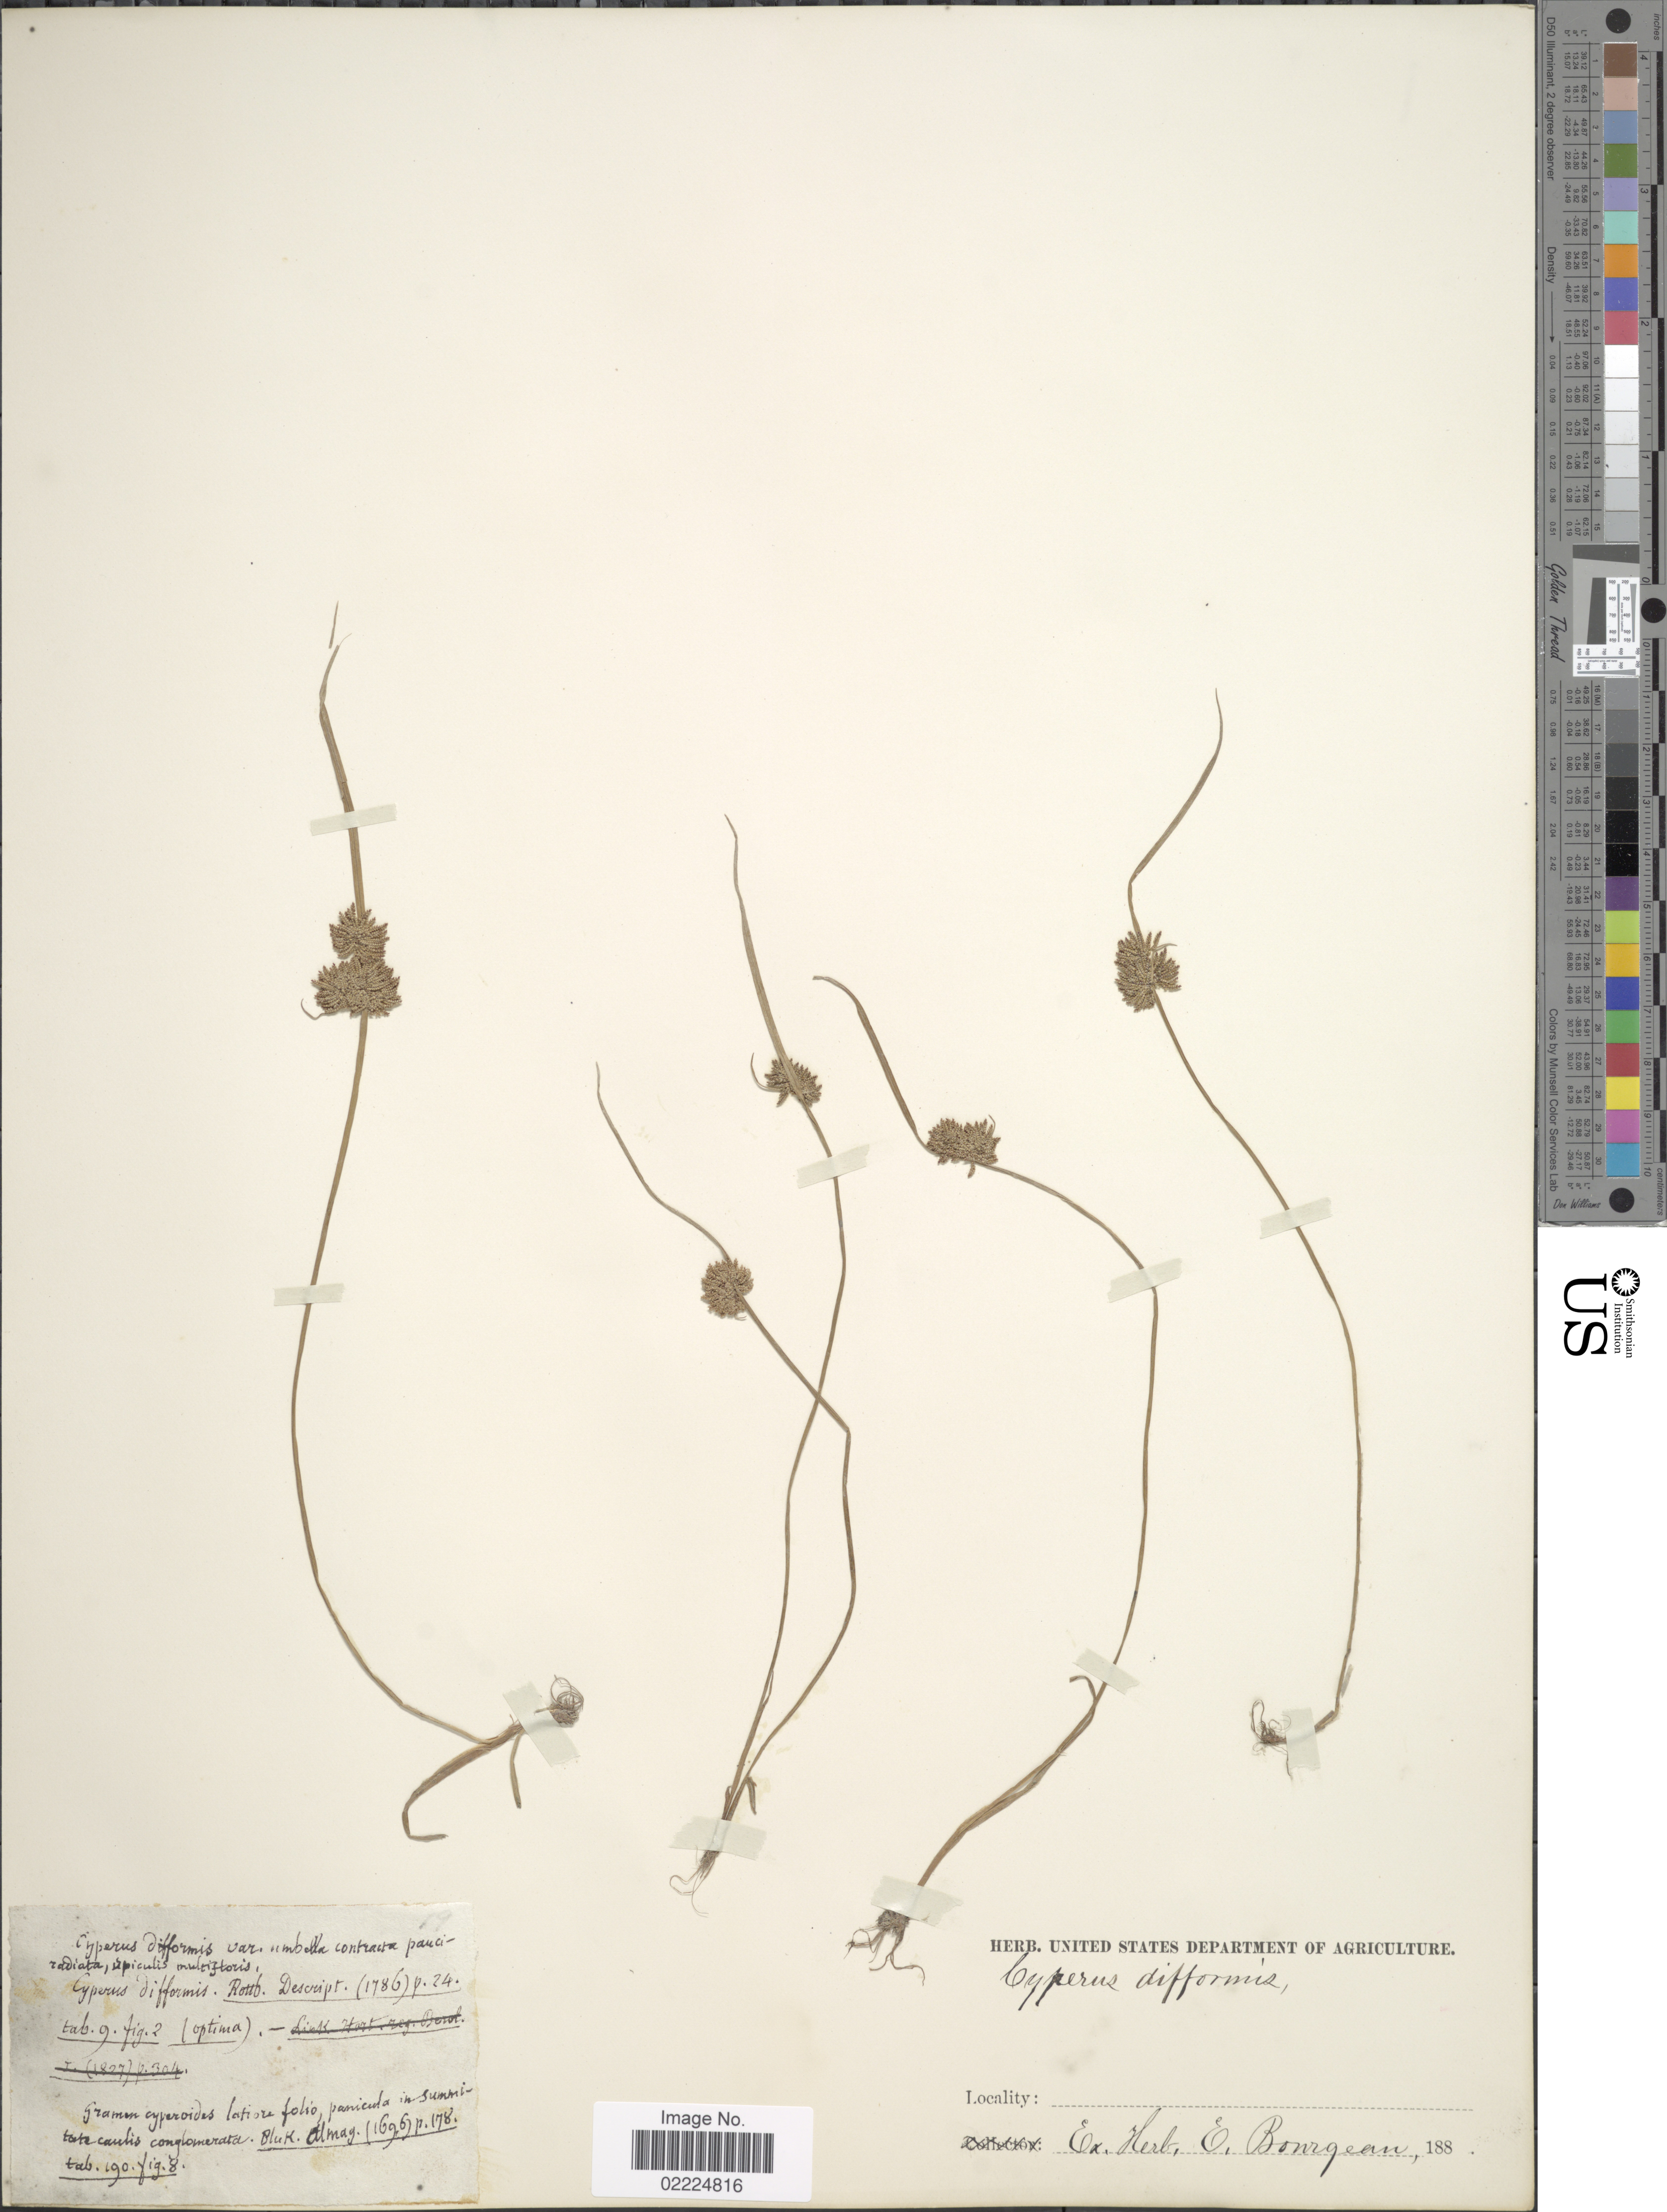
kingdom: Plantae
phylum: Tracheophyta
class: Liliopsida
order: Poales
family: Cyperaceae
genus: Cyperus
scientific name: Cyperus difformis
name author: L.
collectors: Ex herb. E. Bourgeau